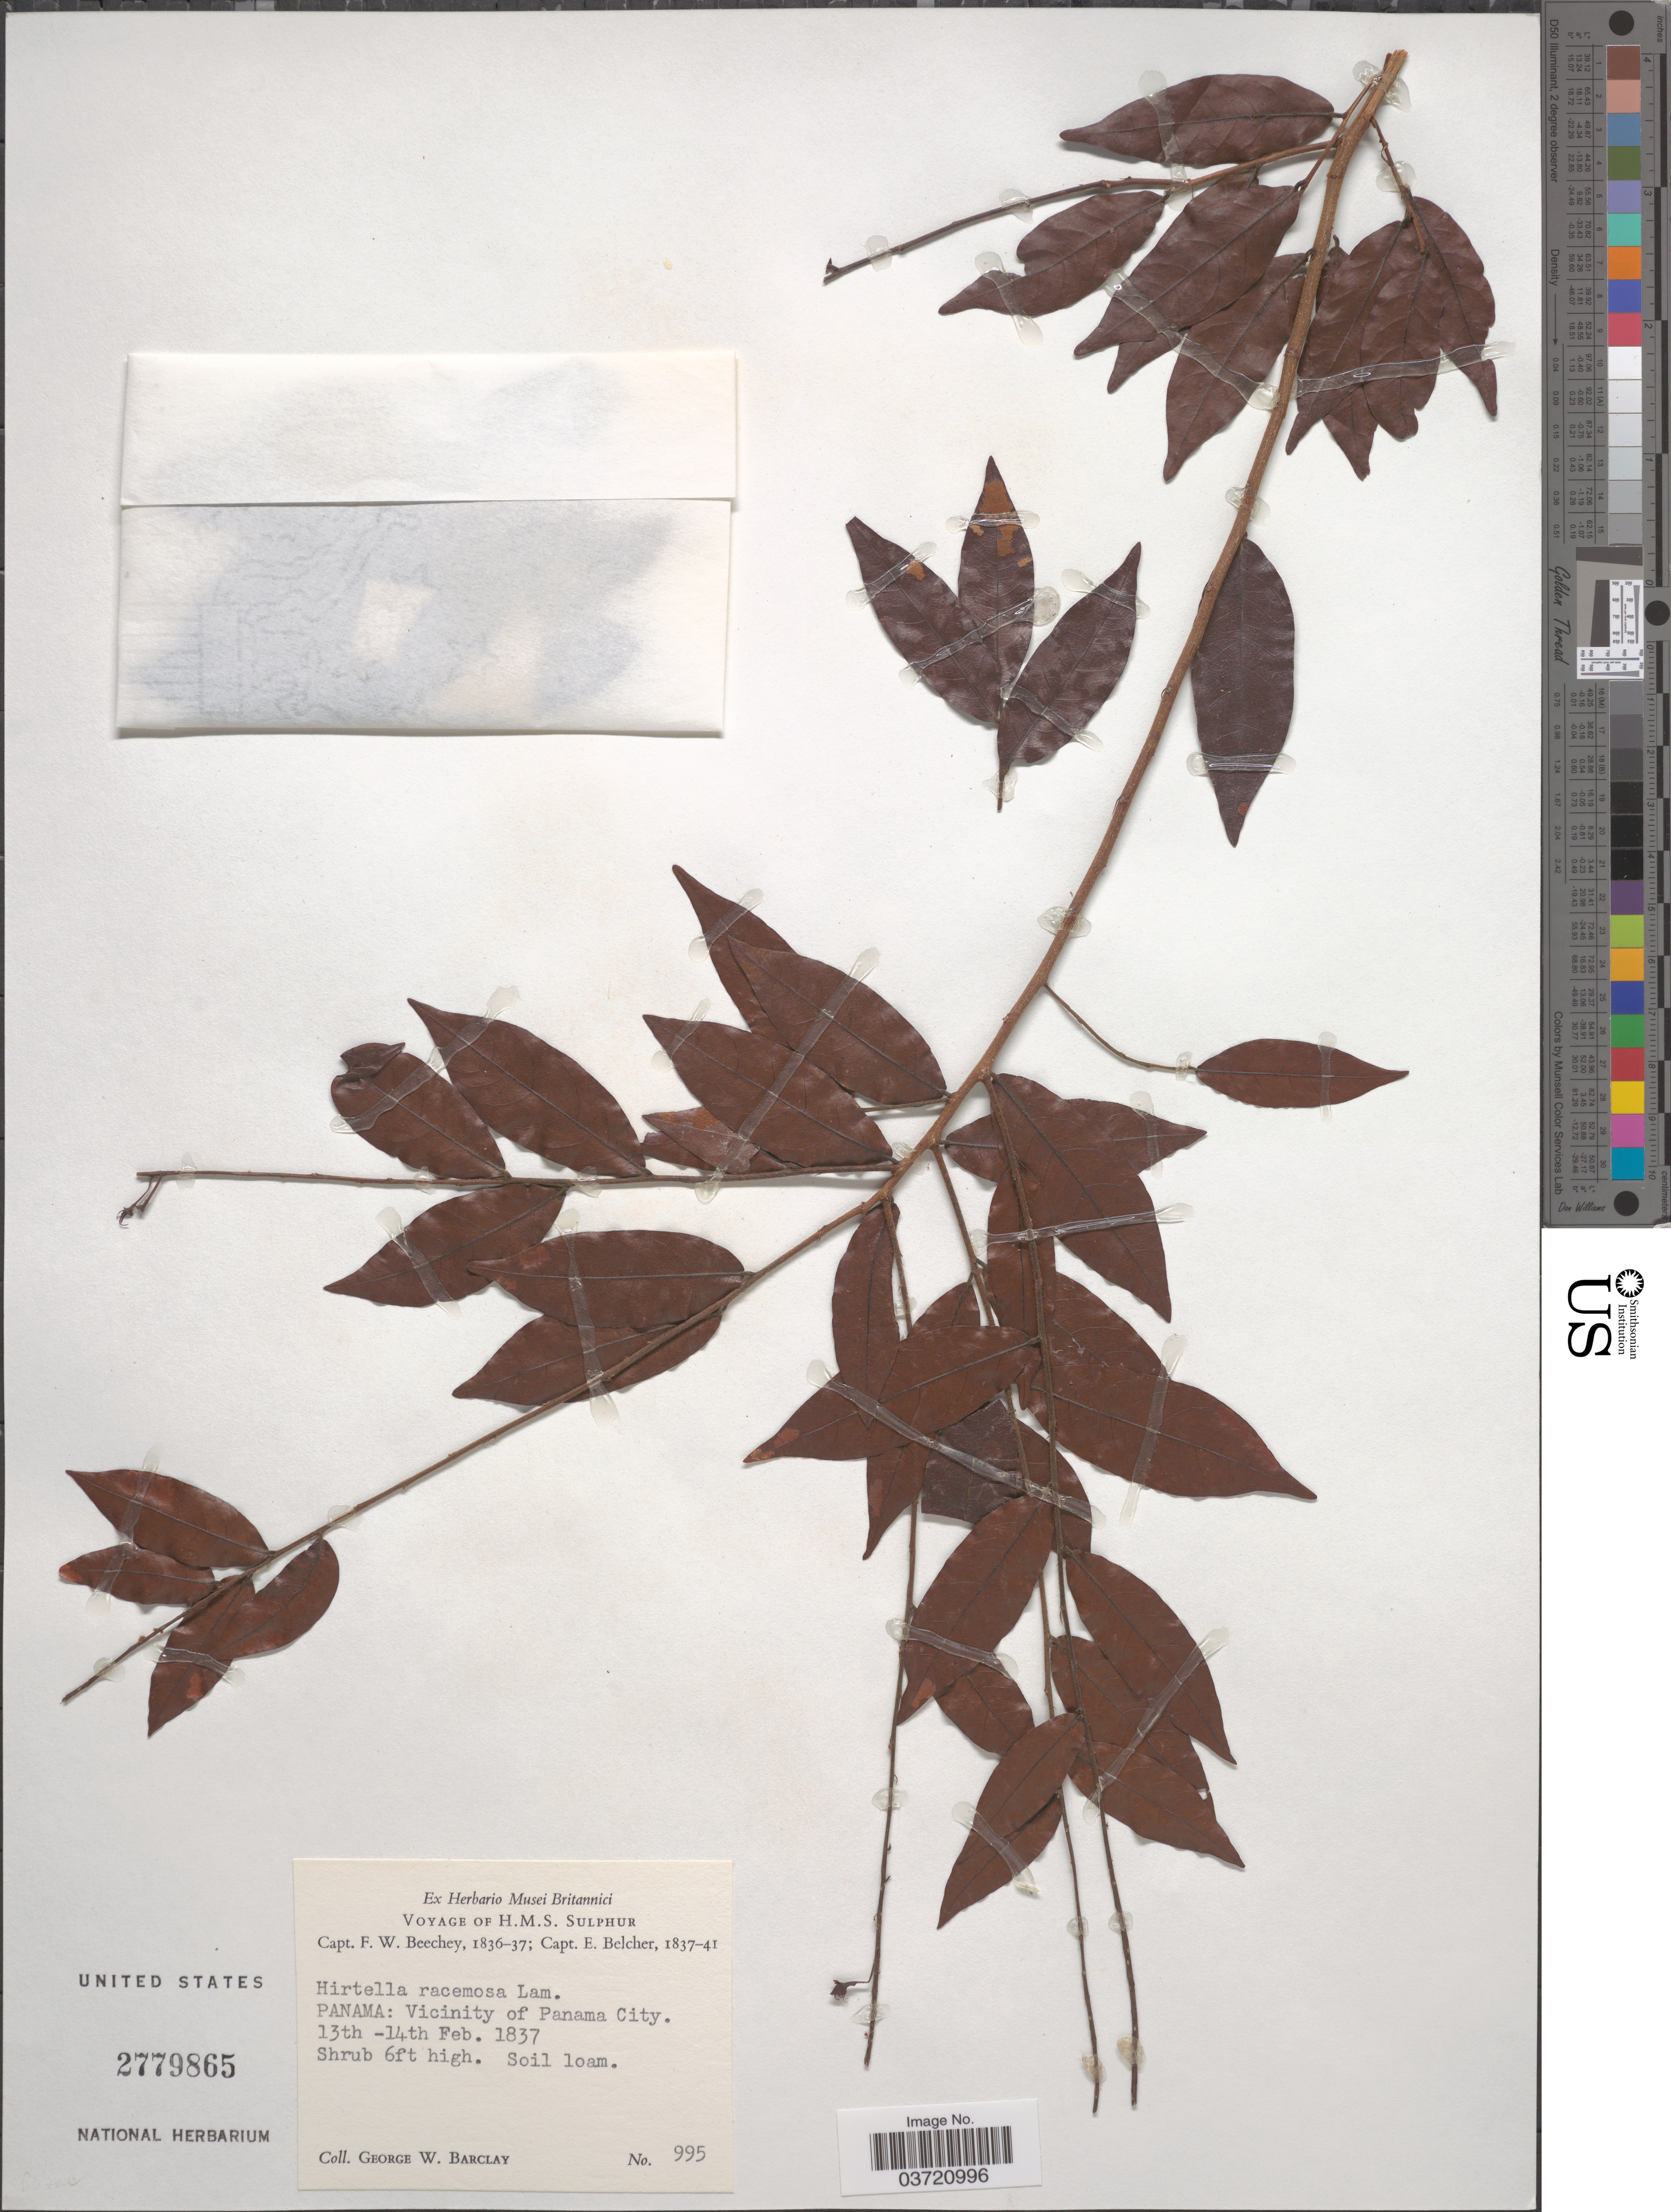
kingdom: Plantae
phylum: Tracheophyta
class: Magnoliopsida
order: Malpighiales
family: Chrysobalanaceae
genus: Hirtella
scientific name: Hirtella racemosa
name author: Lam.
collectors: G. W. Barclay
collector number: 995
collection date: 1837-02-13/1837-04-14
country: Panama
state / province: Panamá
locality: Vicinity of Panama City.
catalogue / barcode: US 2779865